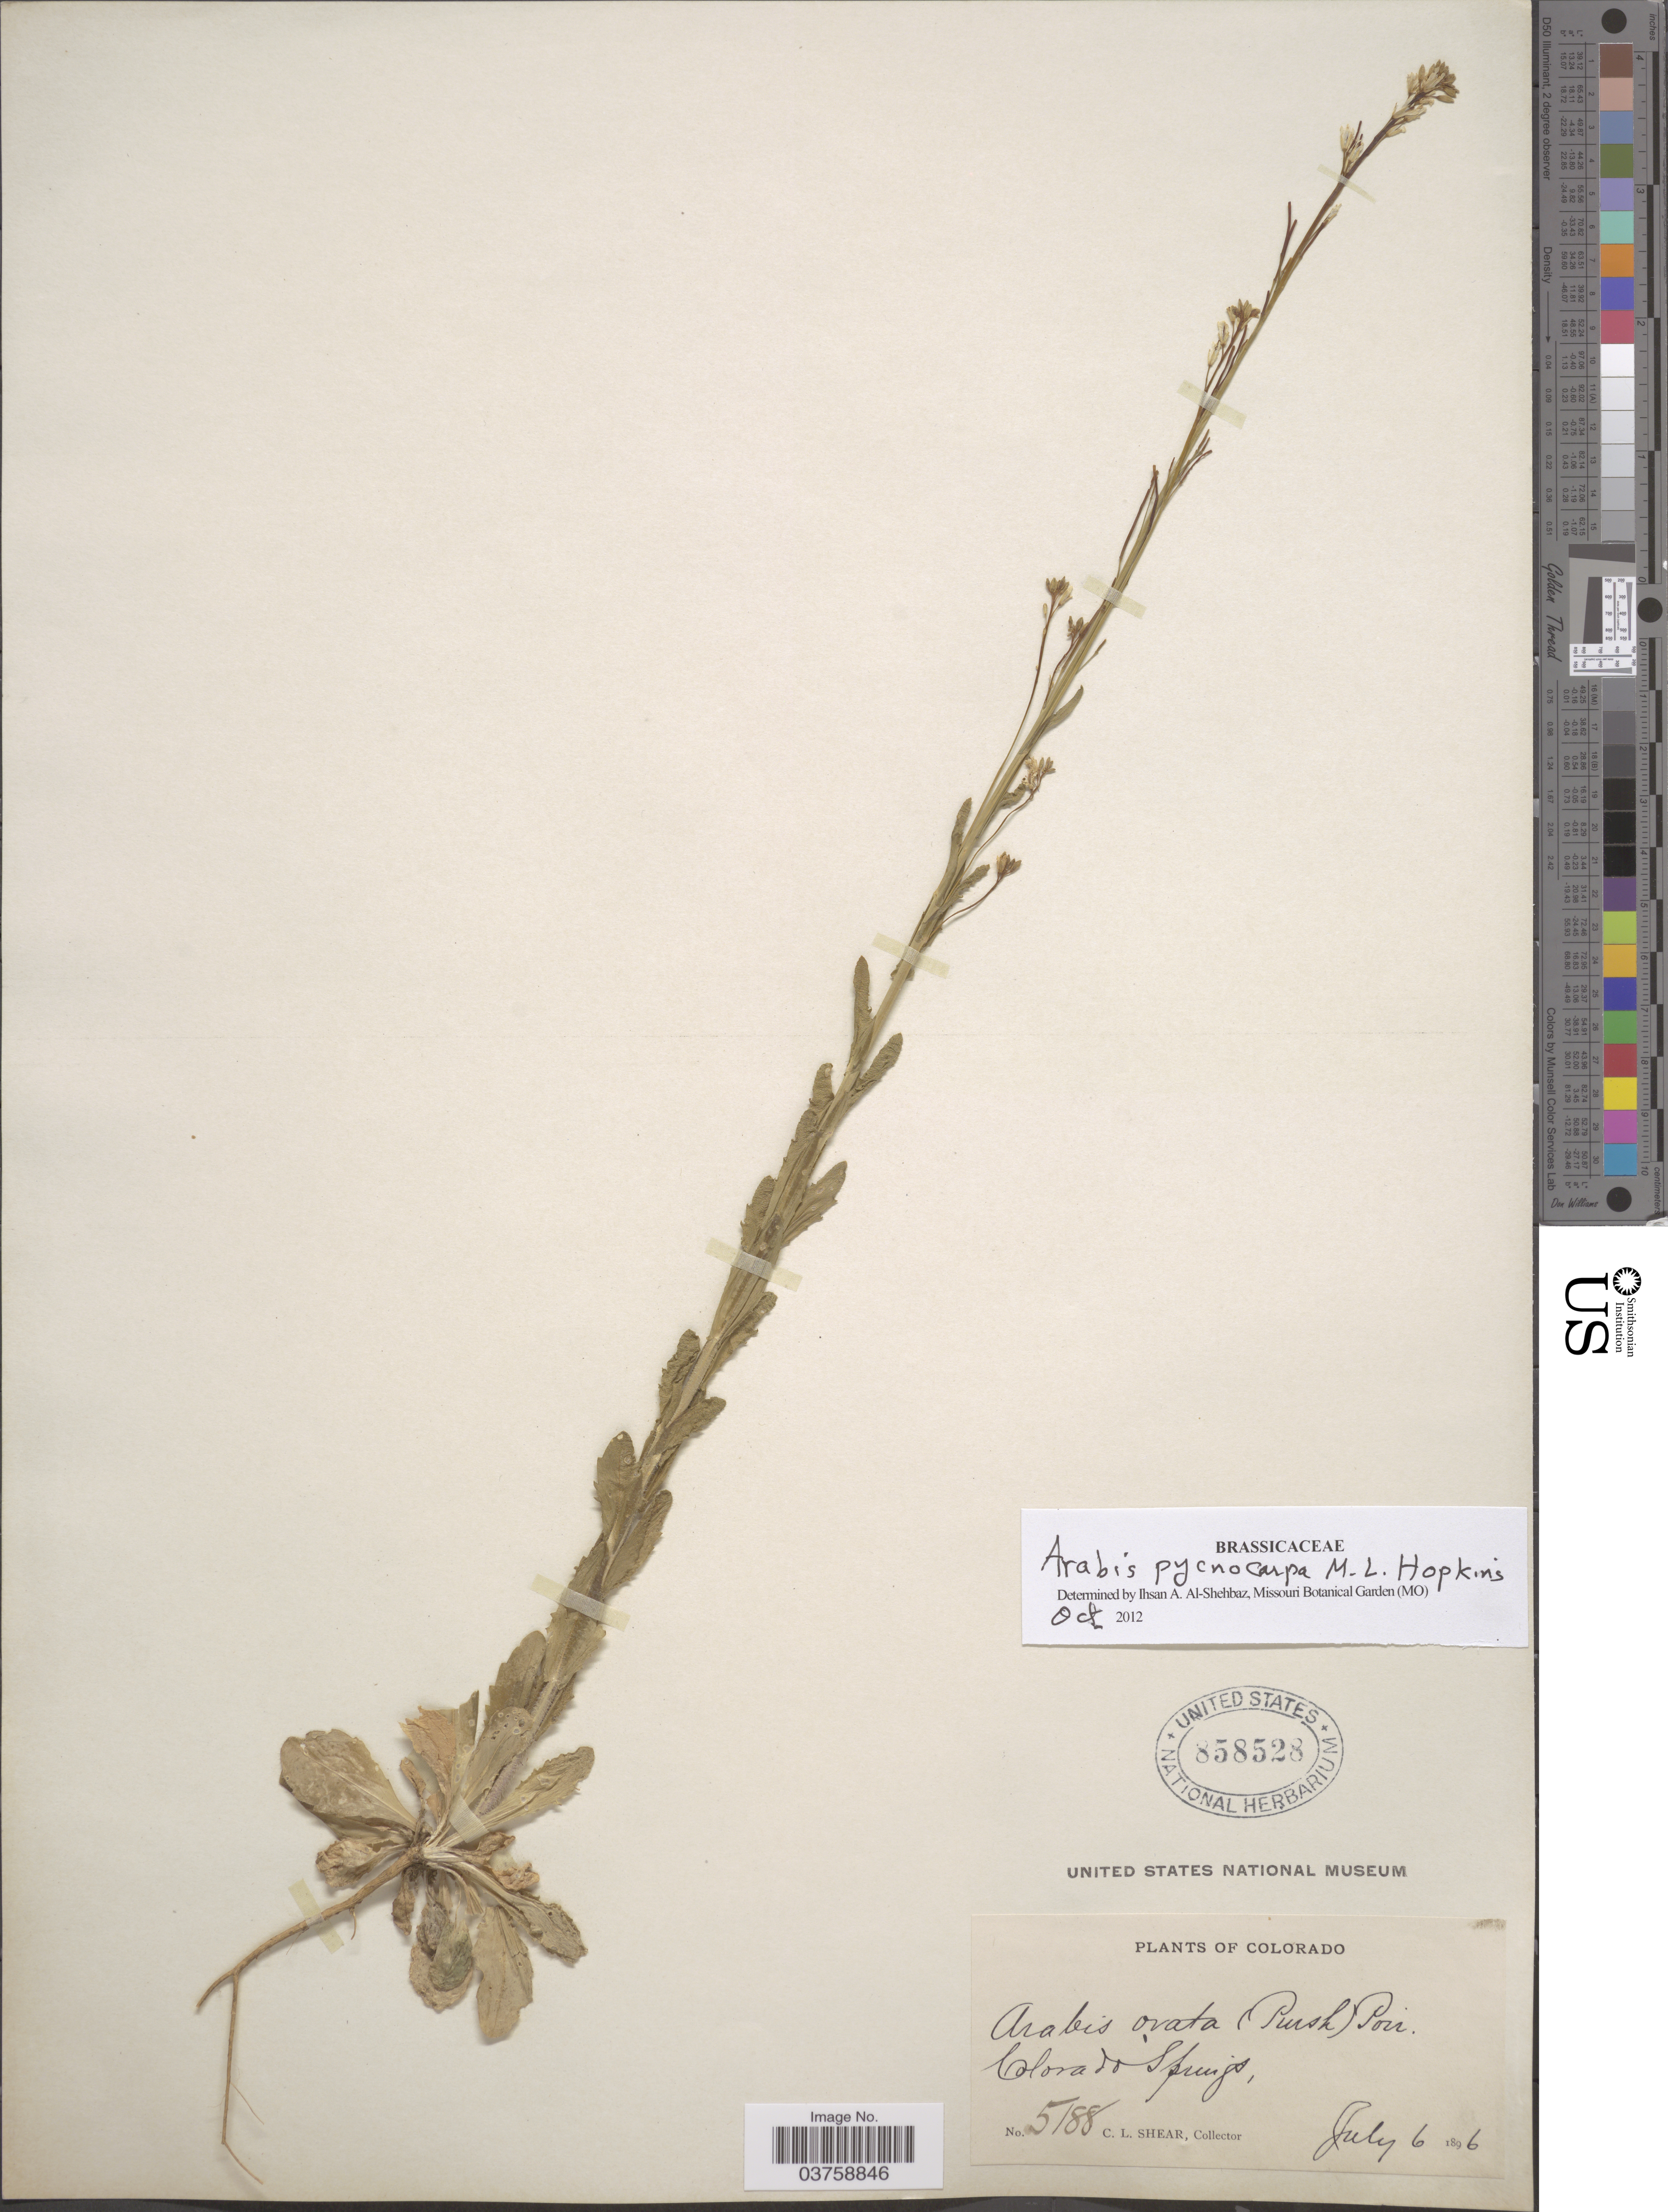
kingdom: Plantae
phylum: Tracheophyta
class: Magnoliopsida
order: Brassicales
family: Brassicaceae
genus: Arabis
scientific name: Arabis pycnocarpa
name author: M. Hopkins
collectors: C. L. Shear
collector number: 5188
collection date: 1896-07-06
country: United States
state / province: Colorado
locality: Colorado Springs.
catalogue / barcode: US 858528